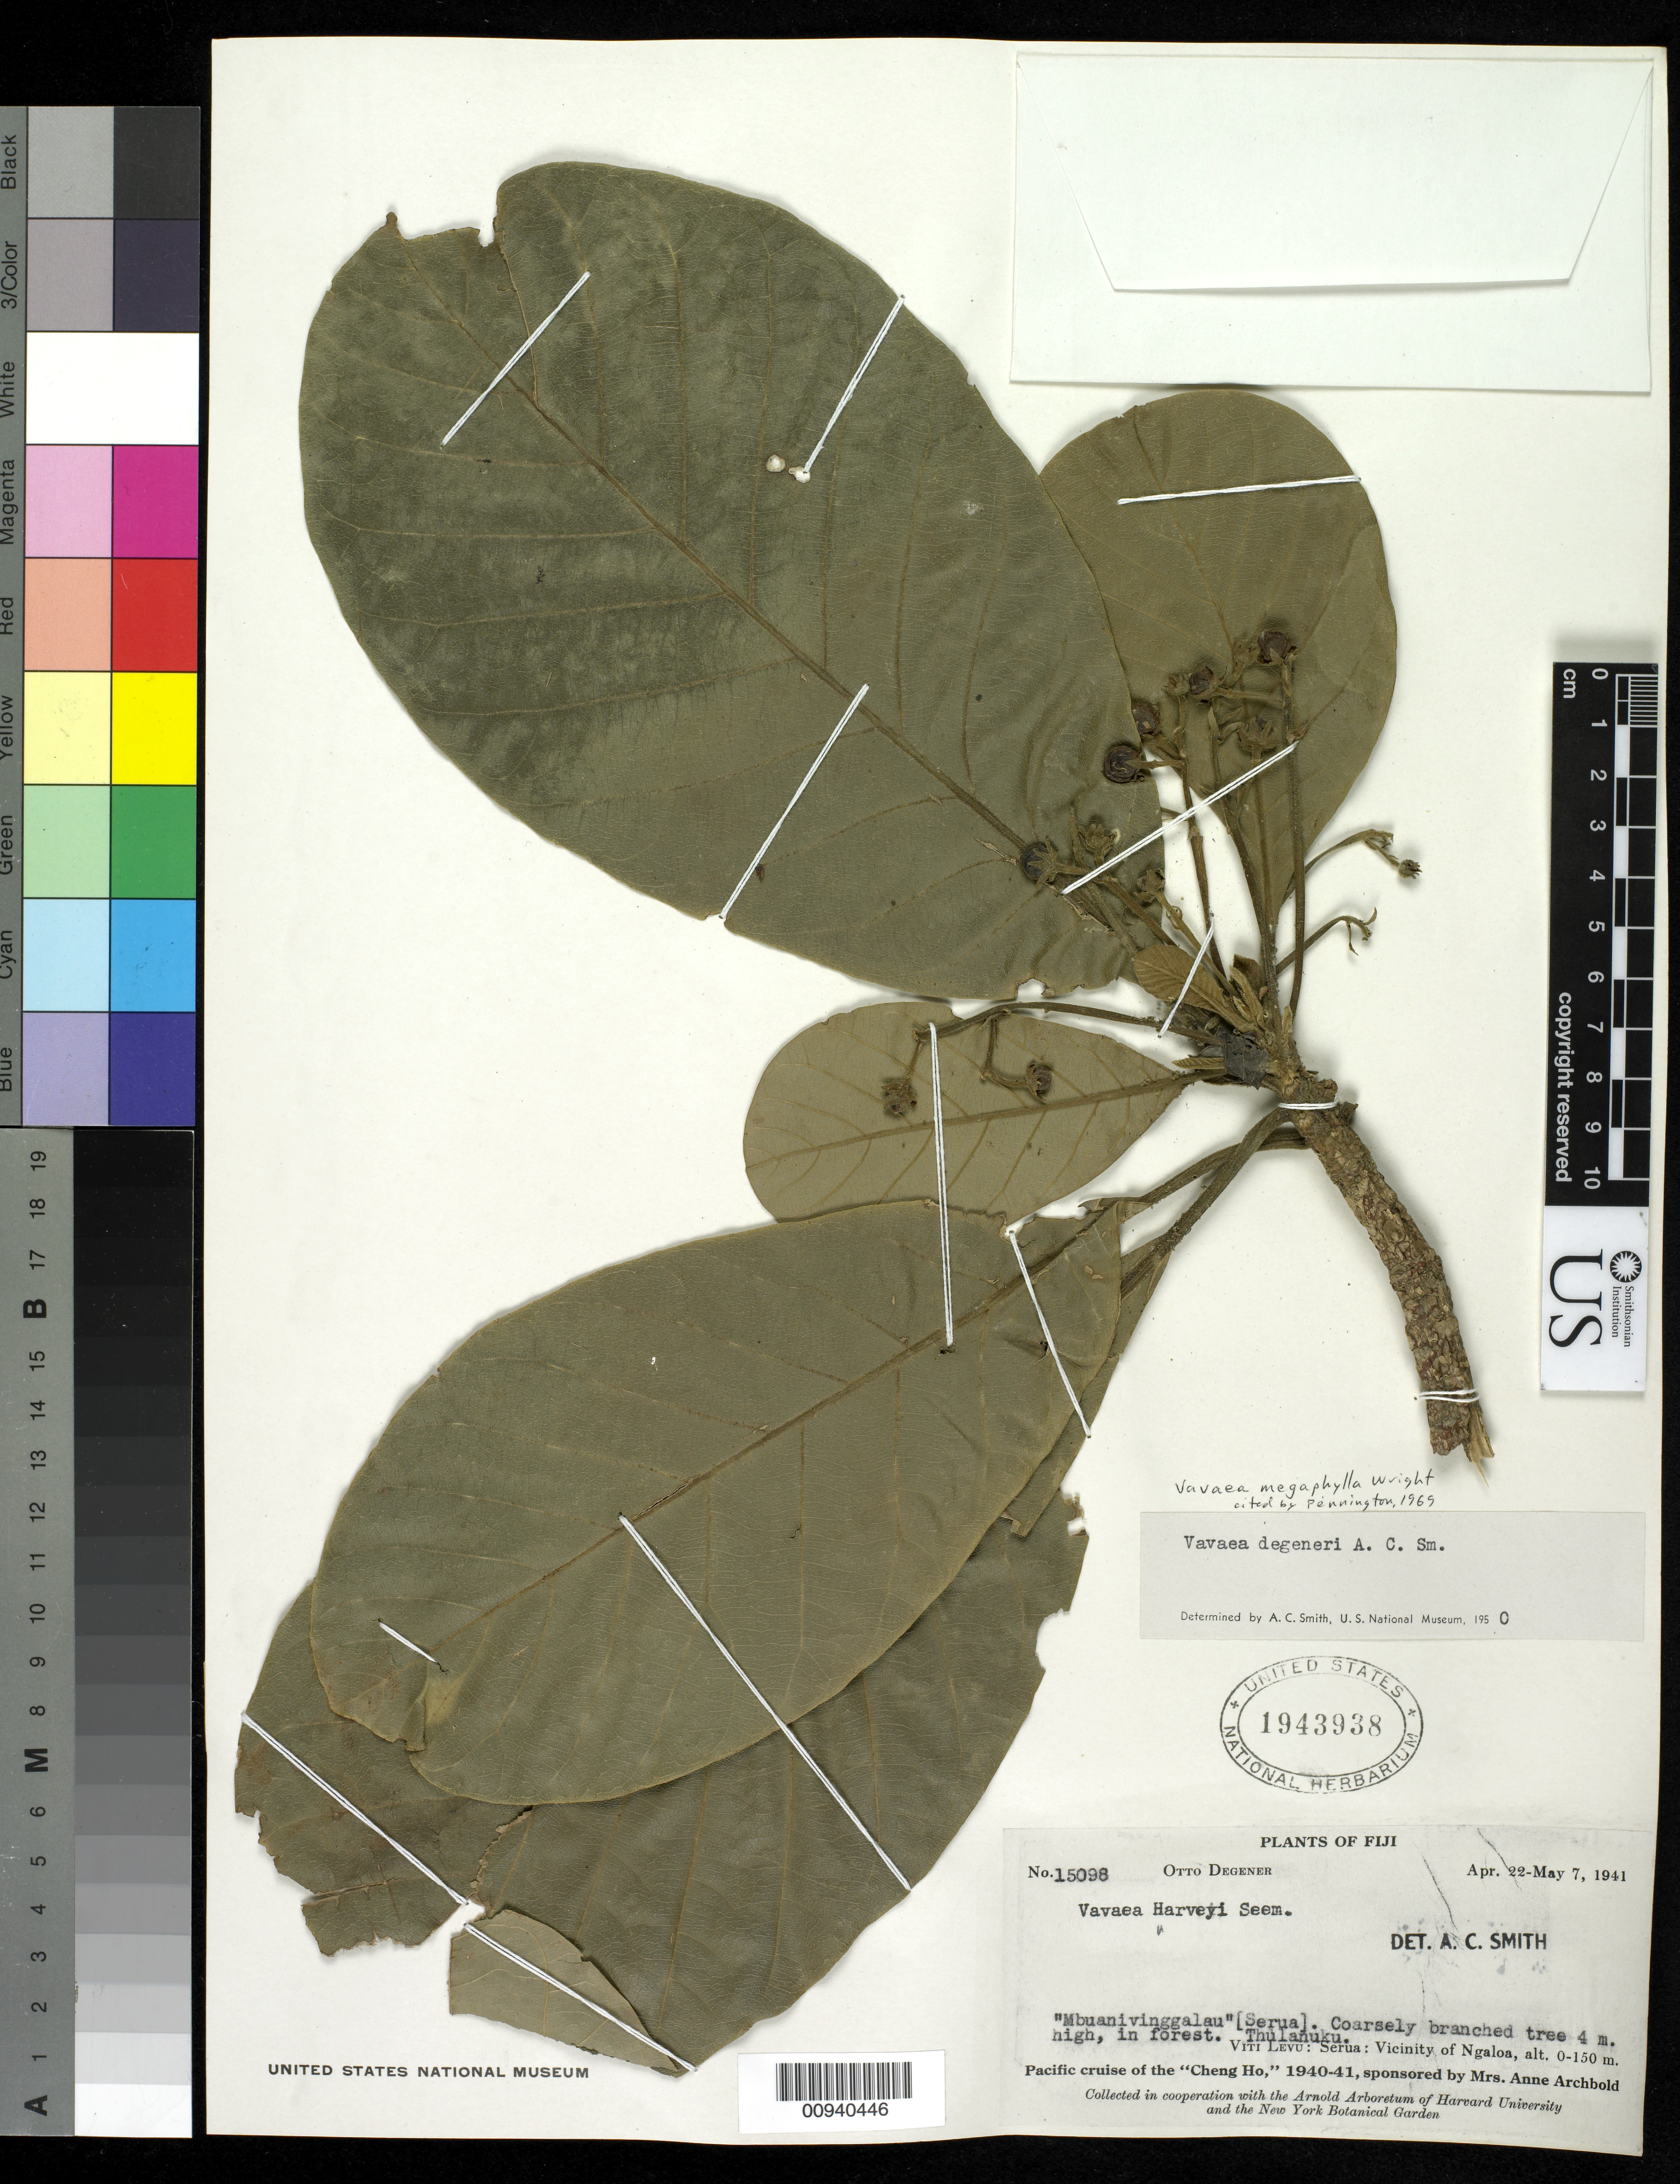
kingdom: Plantae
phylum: Tracheophyta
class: Magnoliopsida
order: Sapindales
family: Meliaceae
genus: Vavaea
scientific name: Vavaea megaphylla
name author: C.H. Wright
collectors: O. Degener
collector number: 15098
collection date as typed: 22 Apr 1941 to 07 May 1941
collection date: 1941-04-22/1941-05-07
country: Fiji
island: Viti Levu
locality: Thulanuku. Serua: Vicinity of Ngaloa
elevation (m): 0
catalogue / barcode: US 1943938